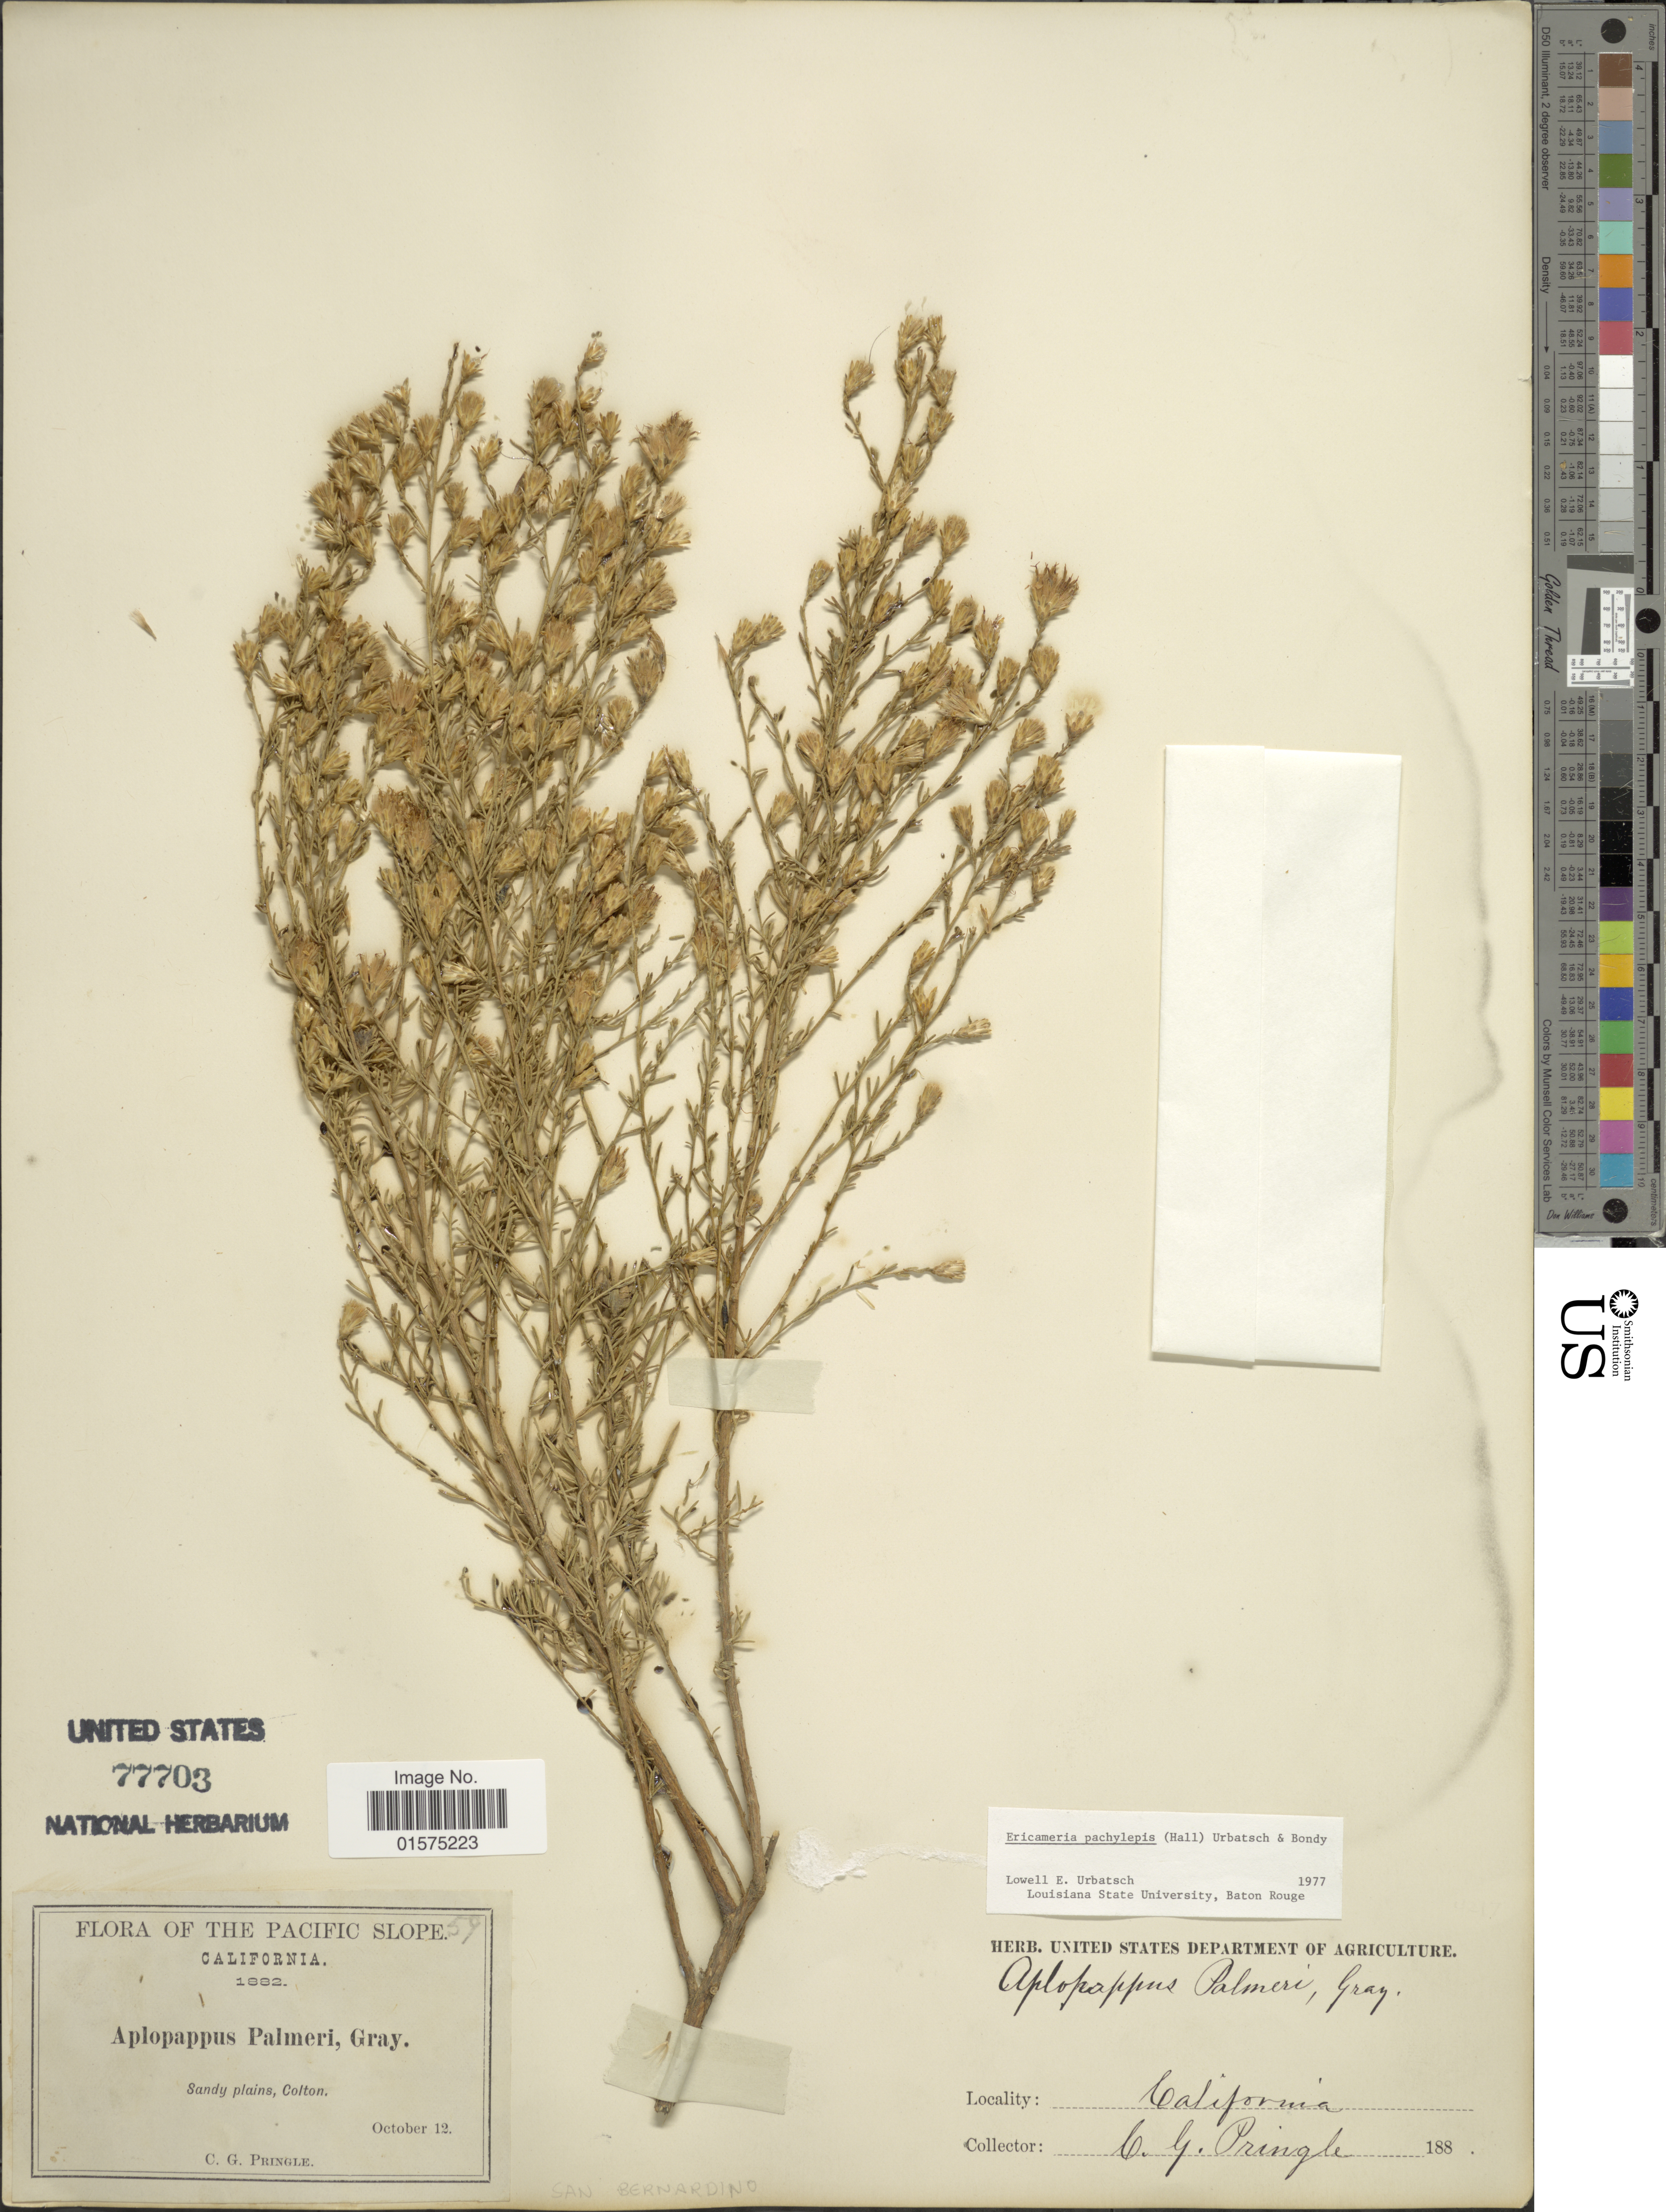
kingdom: Plantae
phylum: Tracheophyta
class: Magnoliopsida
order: Asterales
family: Asteraceae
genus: Ericameria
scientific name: Ericameria pachylepis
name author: (Hall.) Urbatsch & Bondy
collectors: C. G. Pringle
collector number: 59?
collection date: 1882-10-12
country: United States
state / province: California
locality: Pacific Slope. Sandy plains, Colton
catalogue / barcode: US 77703